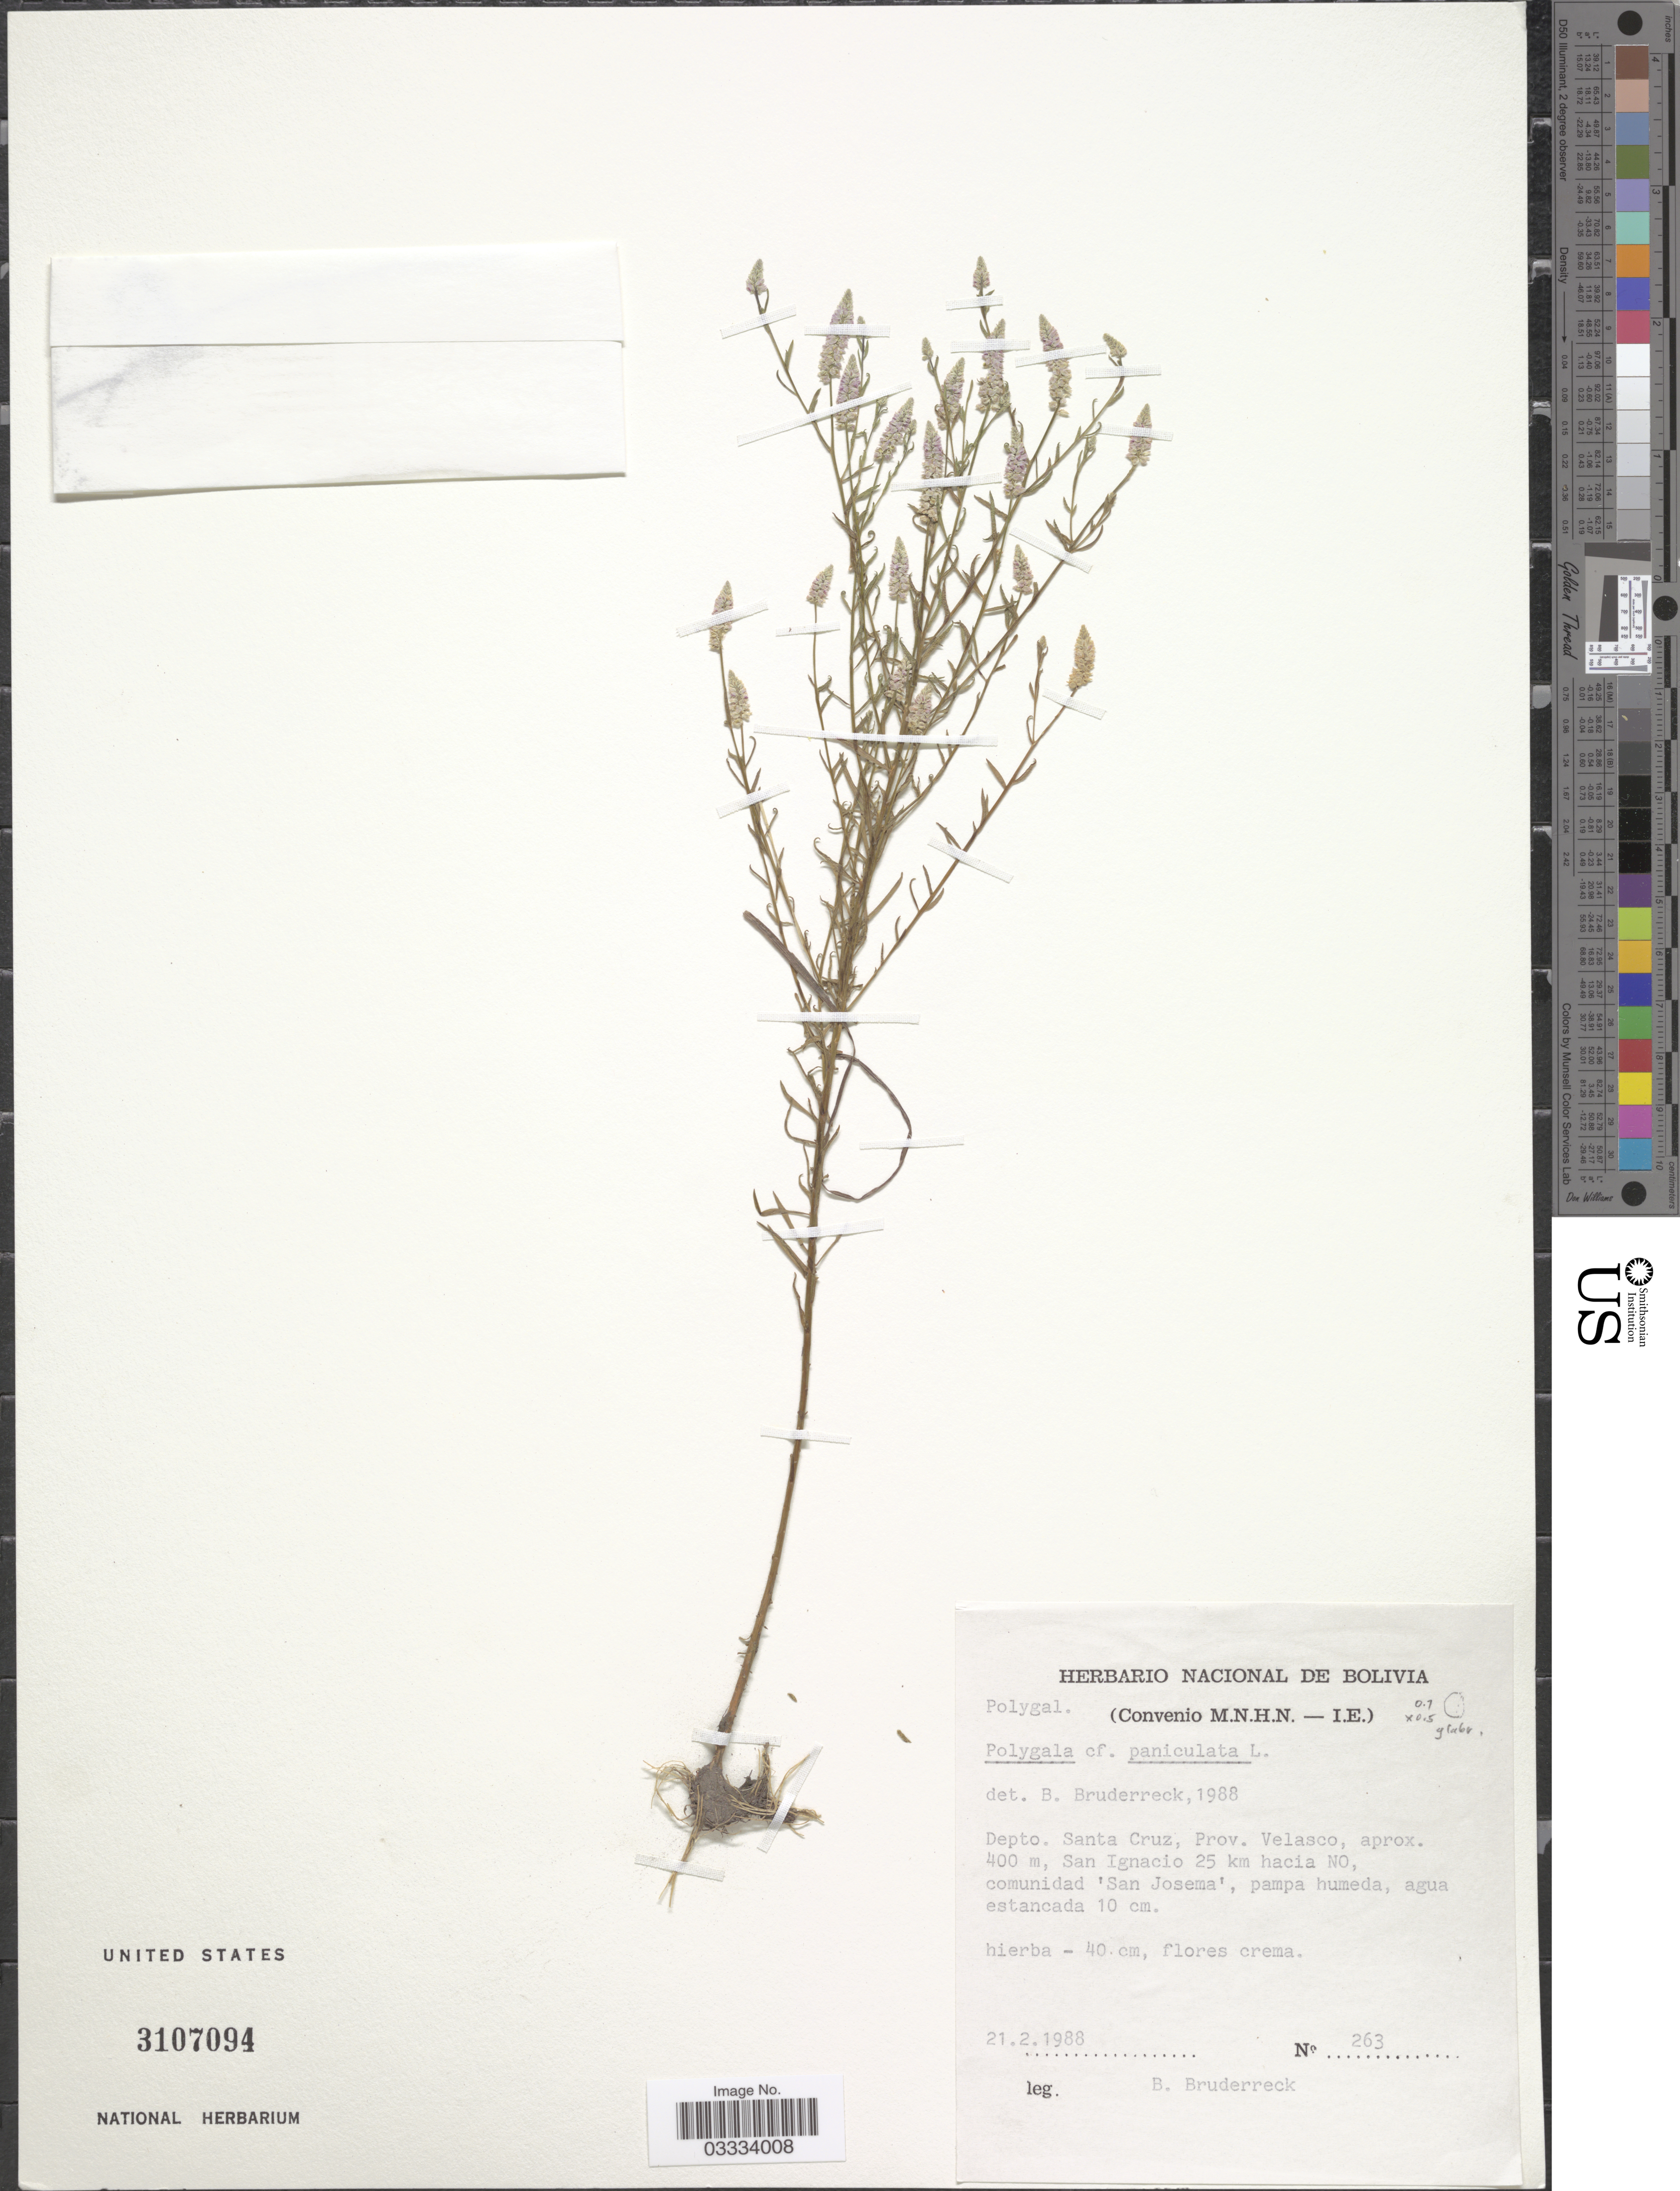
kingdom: Plantae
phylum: Tracheophyta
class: Magnoliopsida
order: Fabales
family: Polygalaceae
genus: Polygala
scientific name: Polygala paniculata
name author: L.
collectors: B. Bruderreck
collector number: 263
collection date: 1988-02-21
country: Bolivia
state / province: Santa Cruz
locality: Depto. Santa Cruz, Prov. Velasco, San Ignacio 25 km hacia NO, comunidad 'San Josema', pampa humeda.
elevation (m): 400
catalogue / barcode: US 3107094